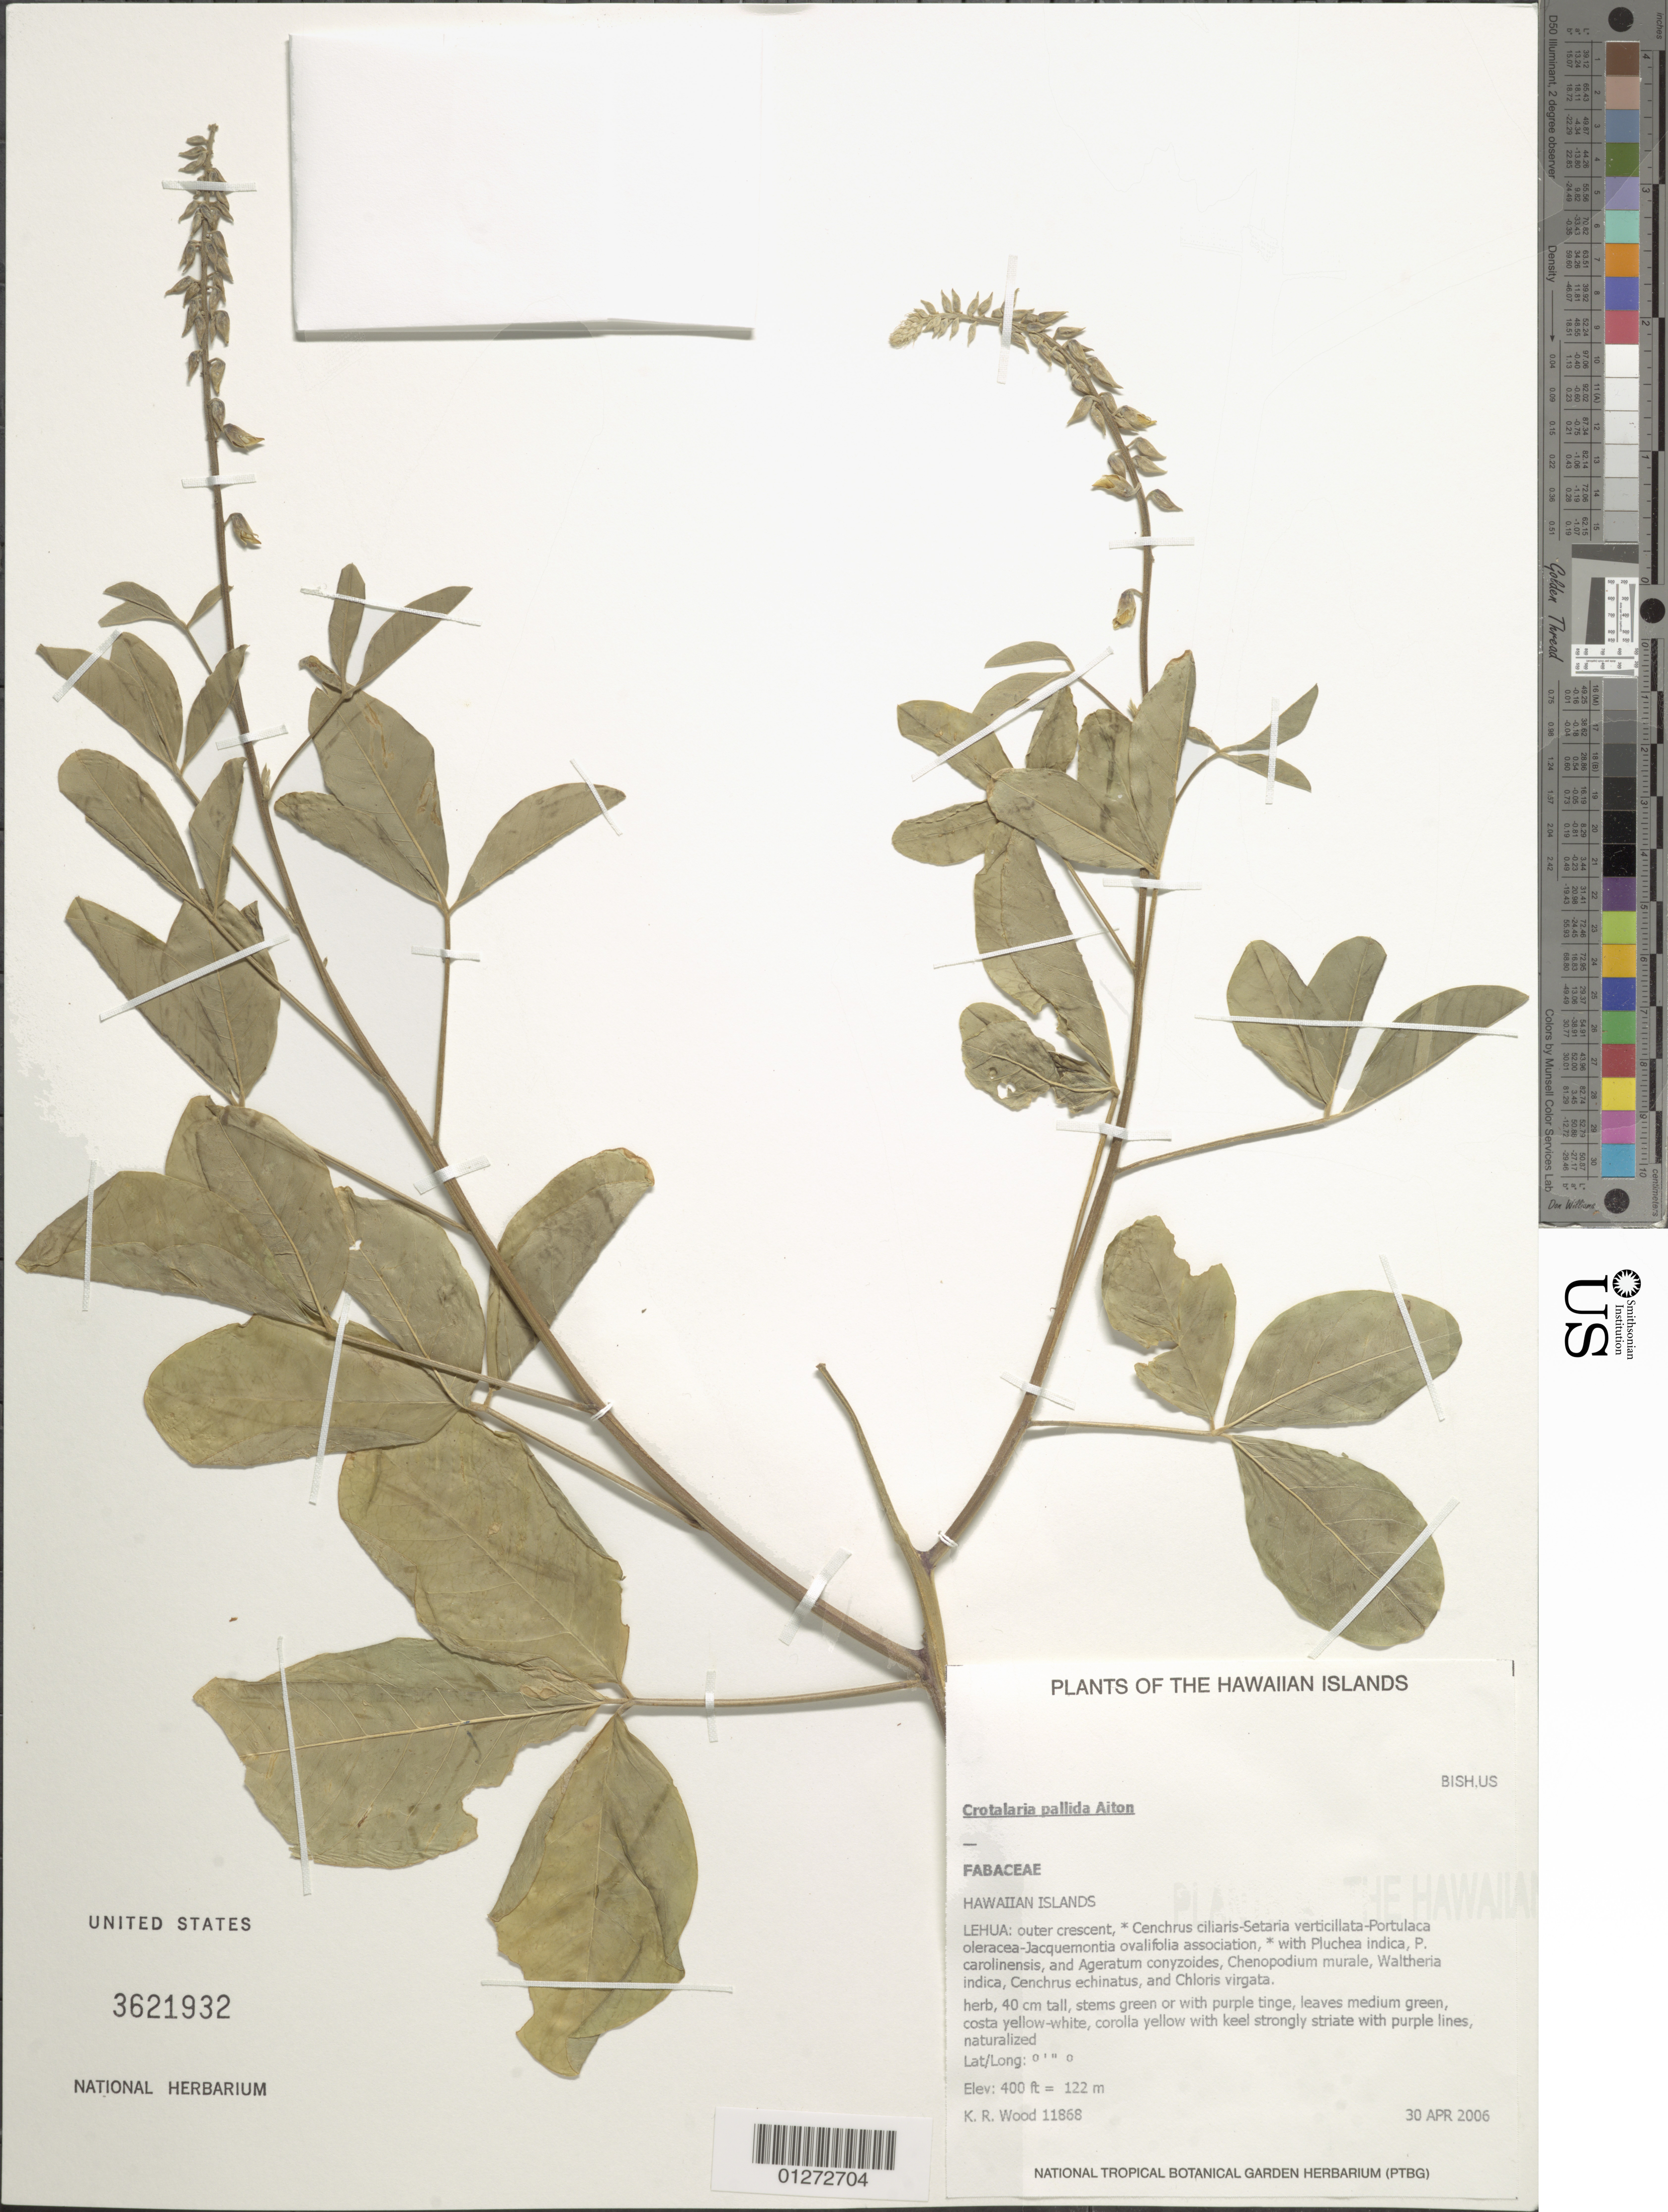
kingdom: Plantae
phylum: Tracheophyta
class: Magnoliopsida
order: Fabales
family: Fabaceae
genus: Crotalaria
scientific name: Crotalaria pallida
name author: Aiton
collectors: K. R. Wood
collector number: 11868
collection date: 2006-04-30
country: United States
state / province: Hawaii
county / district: Kauai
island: Lehua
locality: Outer crescent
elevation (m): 122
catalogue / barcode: US 3621932